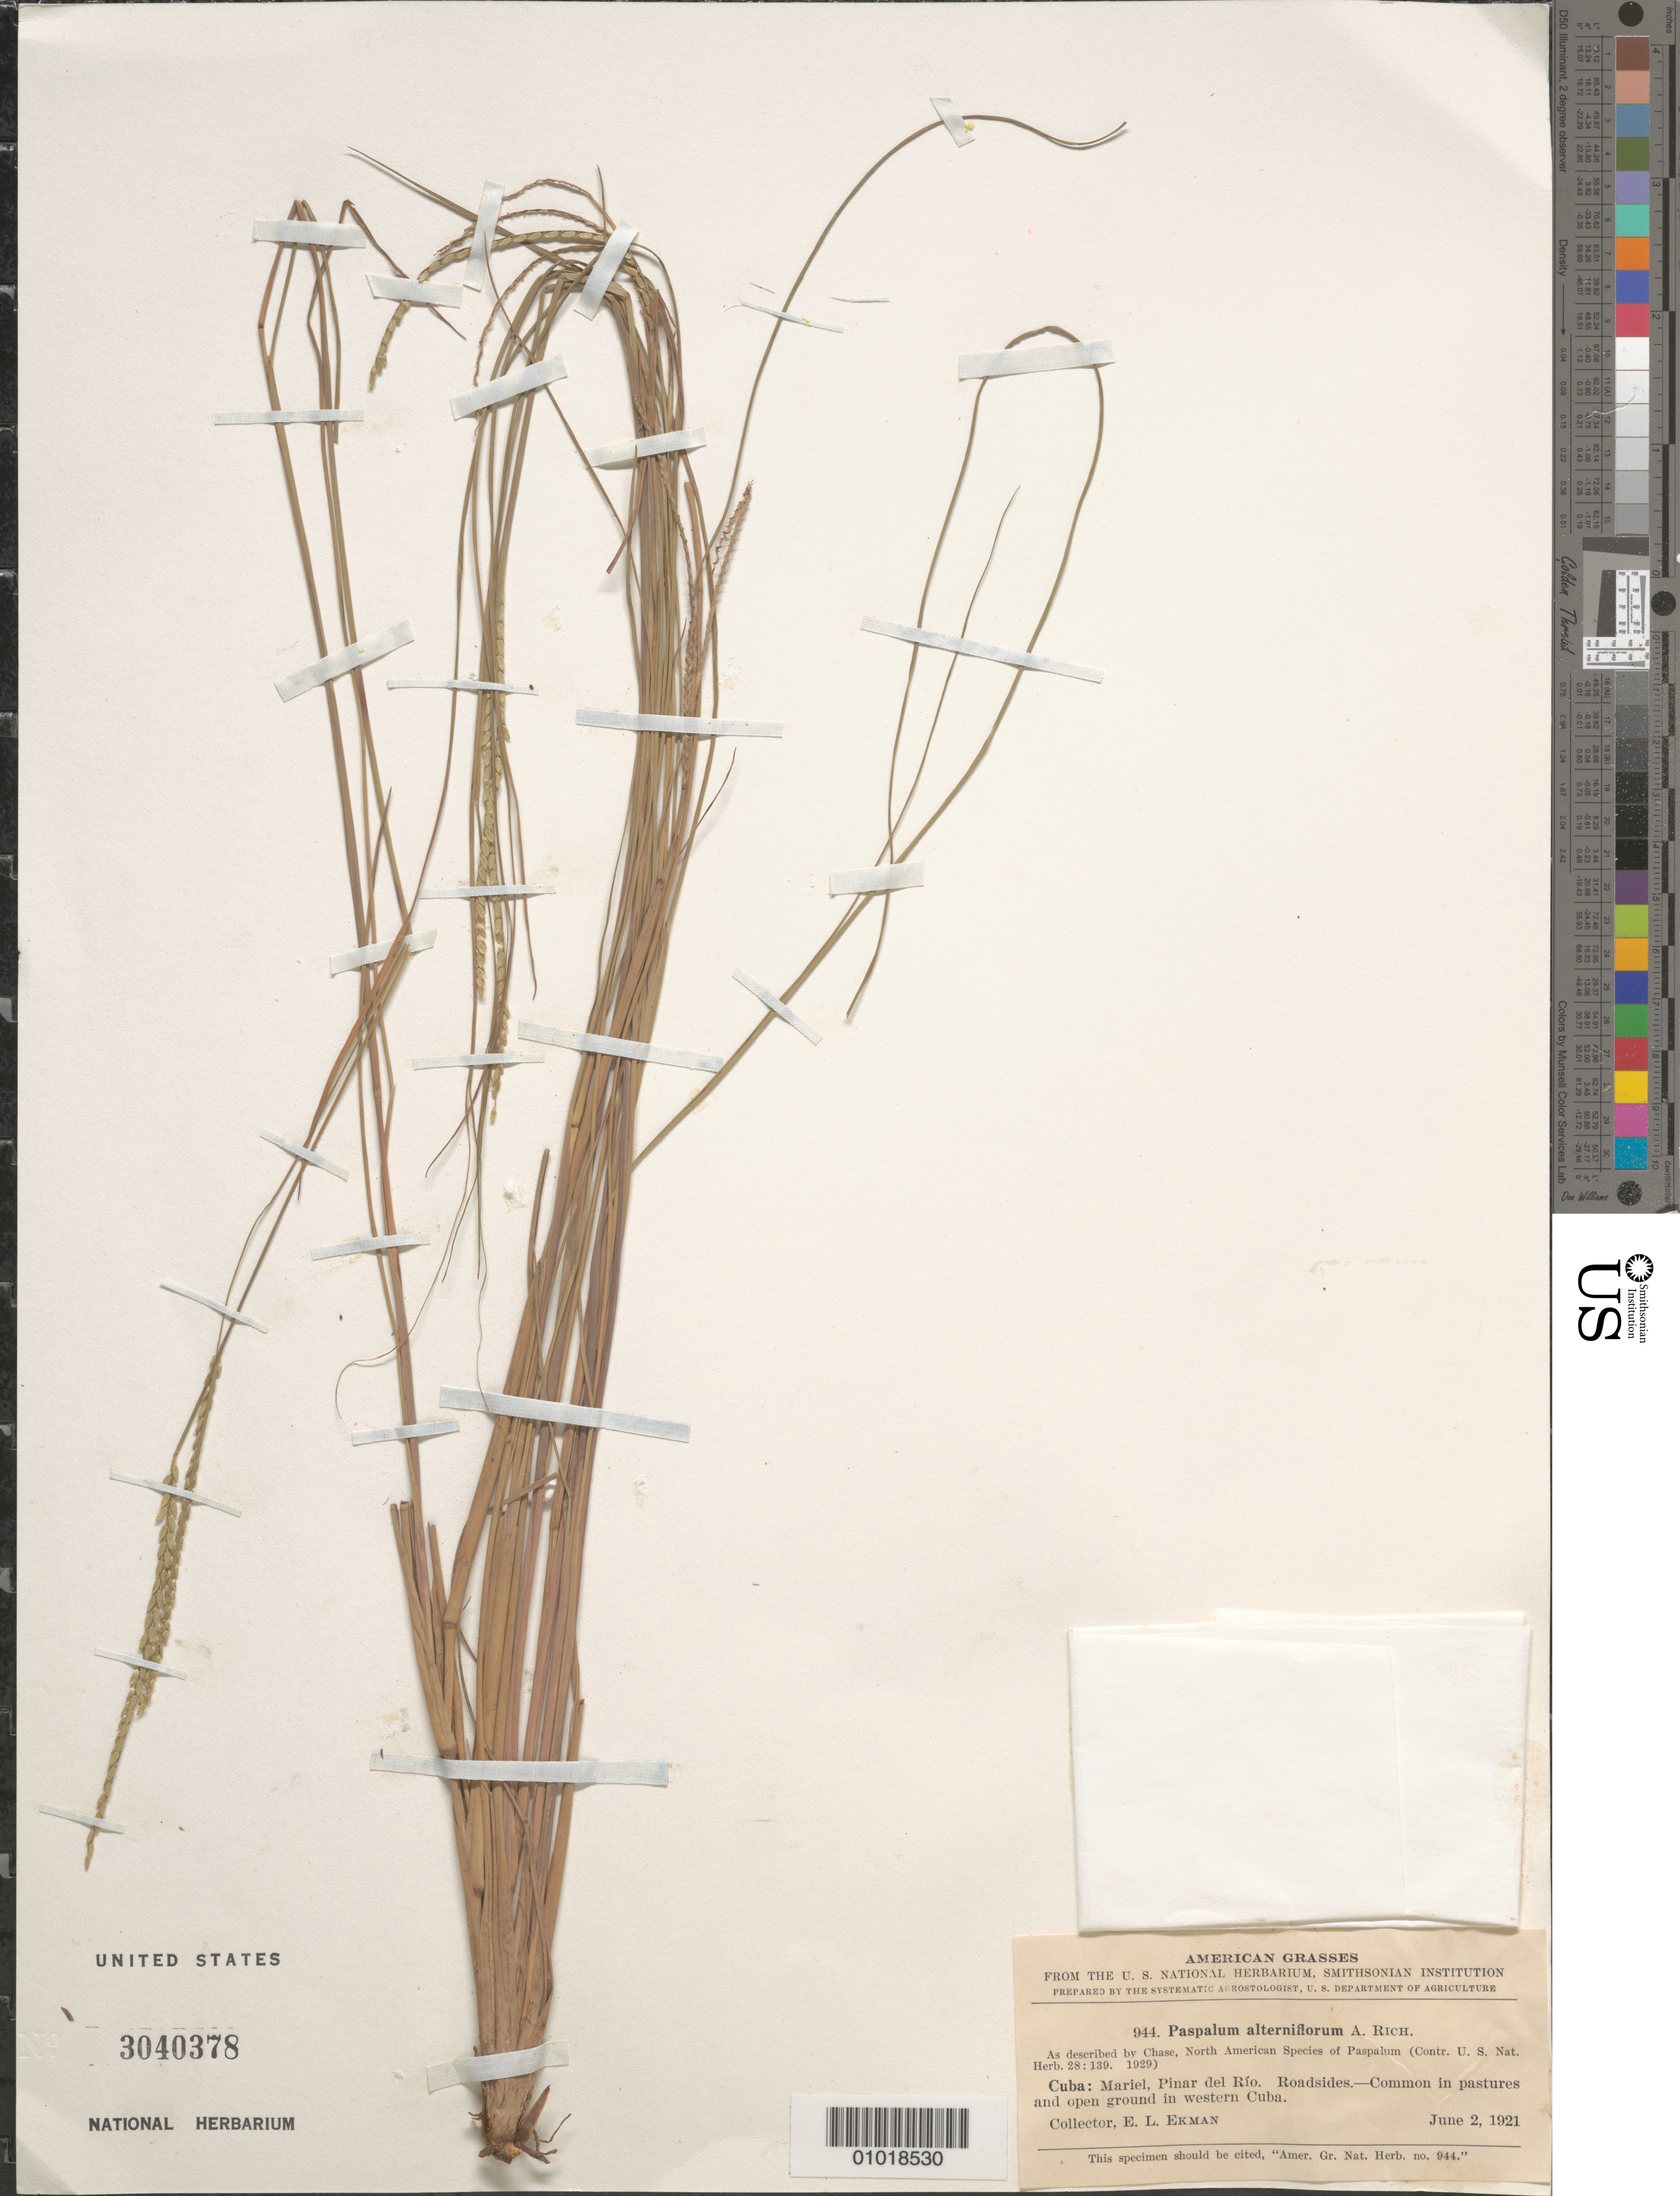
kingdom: Plantae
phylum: Tracheophyta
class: Liliopsida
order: Poales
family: Poaceae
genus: Paspalum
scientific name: Paspalum alterniflorum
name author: A. Rich.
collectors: E. L. Ekman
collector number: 944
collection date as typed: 02 Jun 1921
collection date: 1921-06-02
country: Cuba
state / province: Pinar del Rio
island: Cuba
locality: Mariel Roadsides - common in pastures and open ground in western Cuba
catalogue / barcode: US 3040378